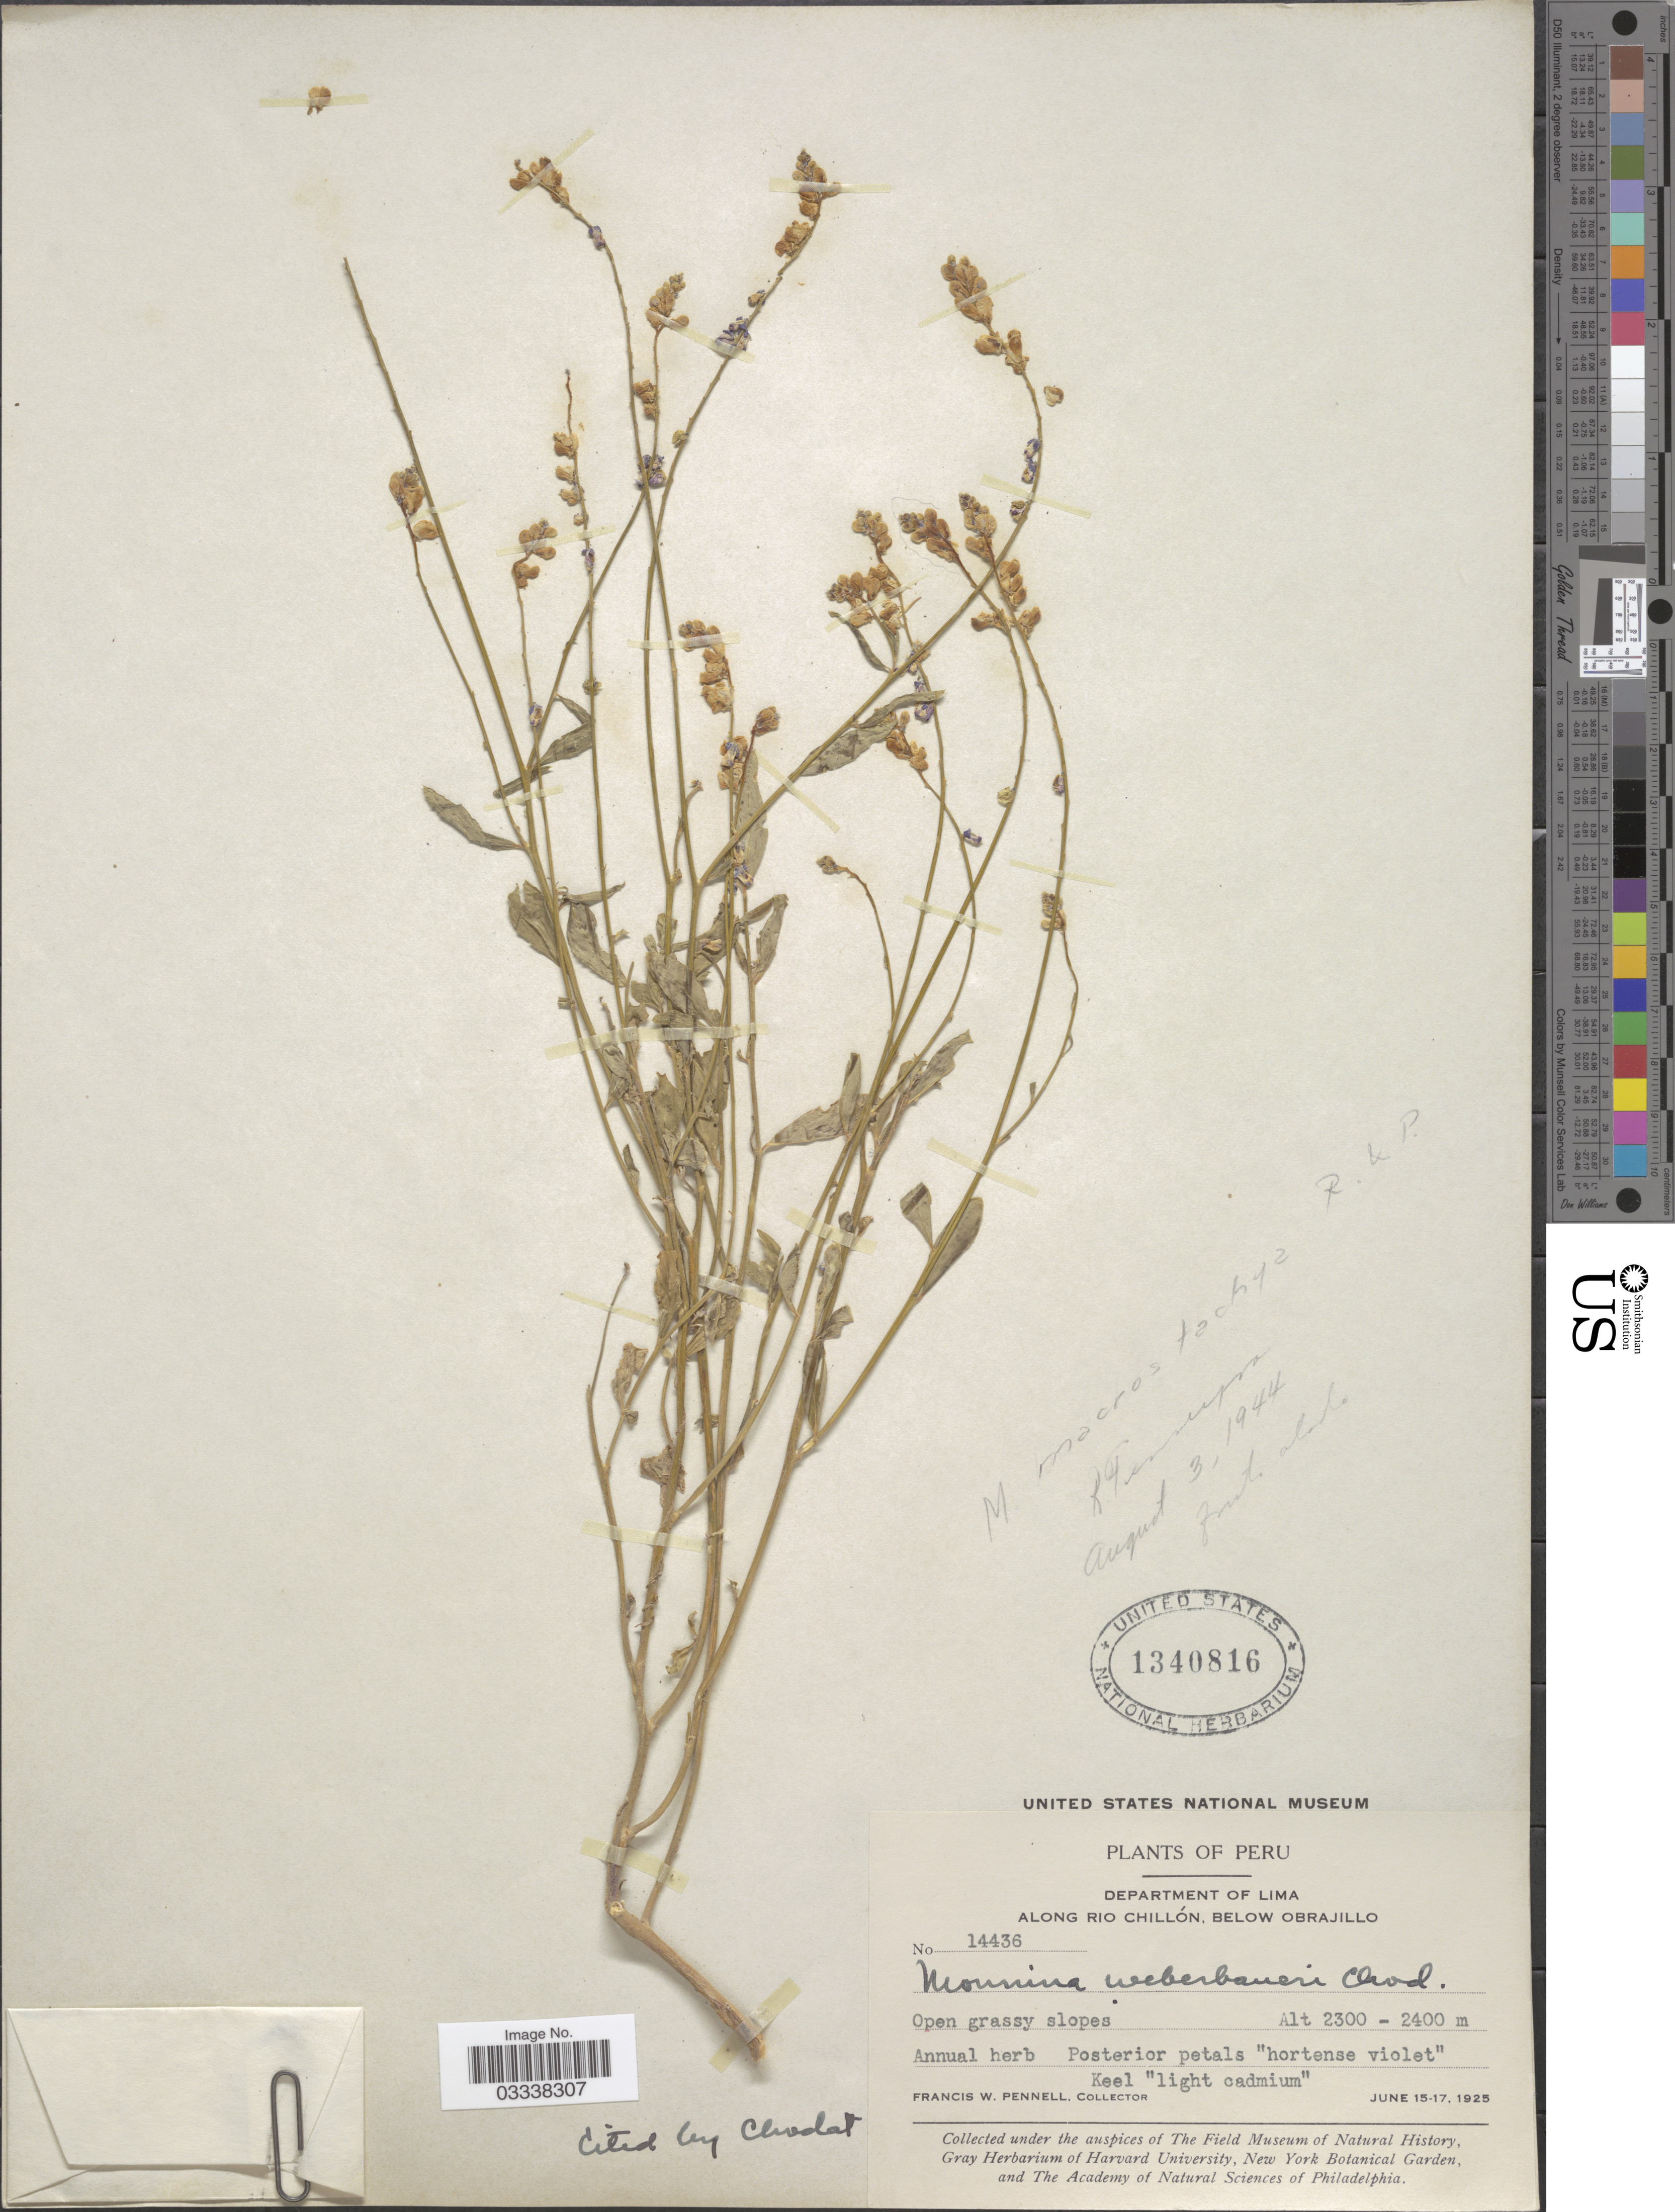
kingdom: Plantae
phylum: Tracheophyta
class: Magnoliopsida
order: Fabales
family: Polygalaceae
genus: Monnina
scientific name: Monnina macrostachya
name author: Ruiz & Pav.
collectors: F. W. Pennell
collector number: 14436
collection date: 1925-06-15/1925-06-17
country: Peru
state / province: Lima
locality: Department of Lima. Along Rio Chillón, below Obrajillo.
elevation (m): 2300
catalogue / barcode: US 1340816